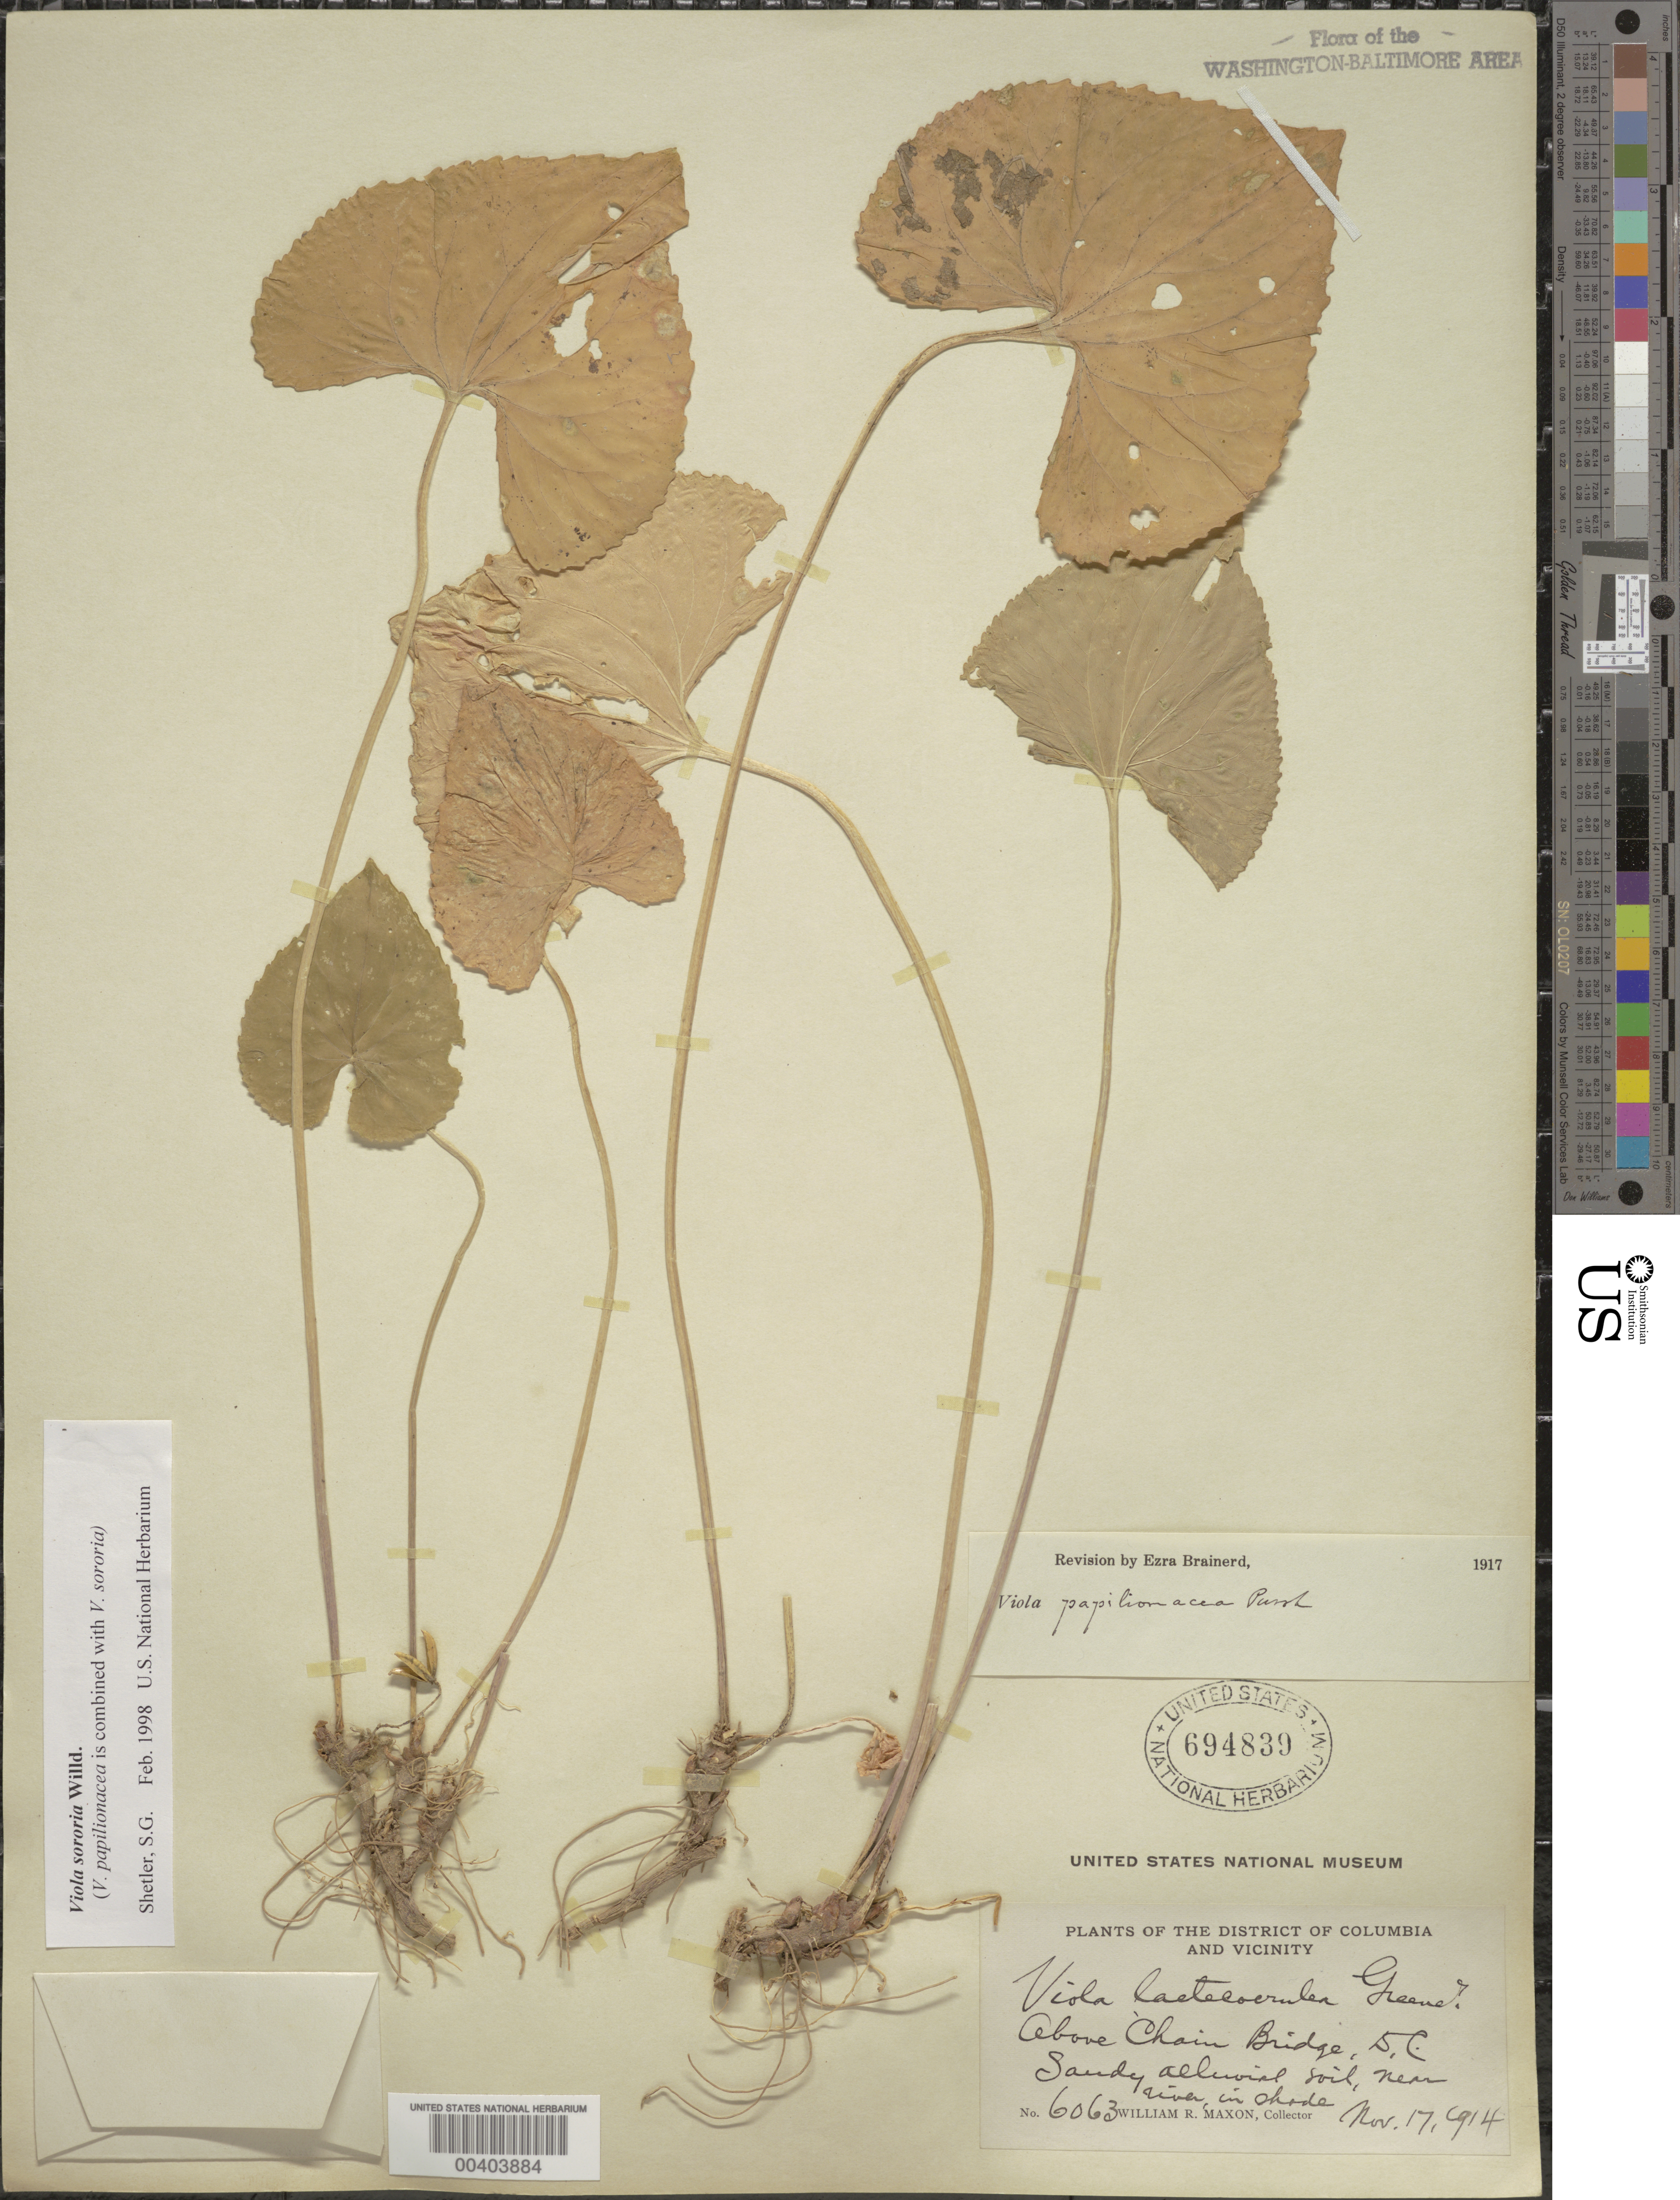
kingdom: Plantae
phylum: Tracheophyta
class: Magnoliopsida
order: Malpighiales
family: Violaceae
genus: Viola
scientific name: Viola sororia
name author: Willd.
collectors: W. R. Maxon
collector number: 6063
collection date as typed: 17 Nov 1914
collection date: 1914-11-17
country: United States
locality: Above Chain Bridge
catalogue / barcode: US 694839